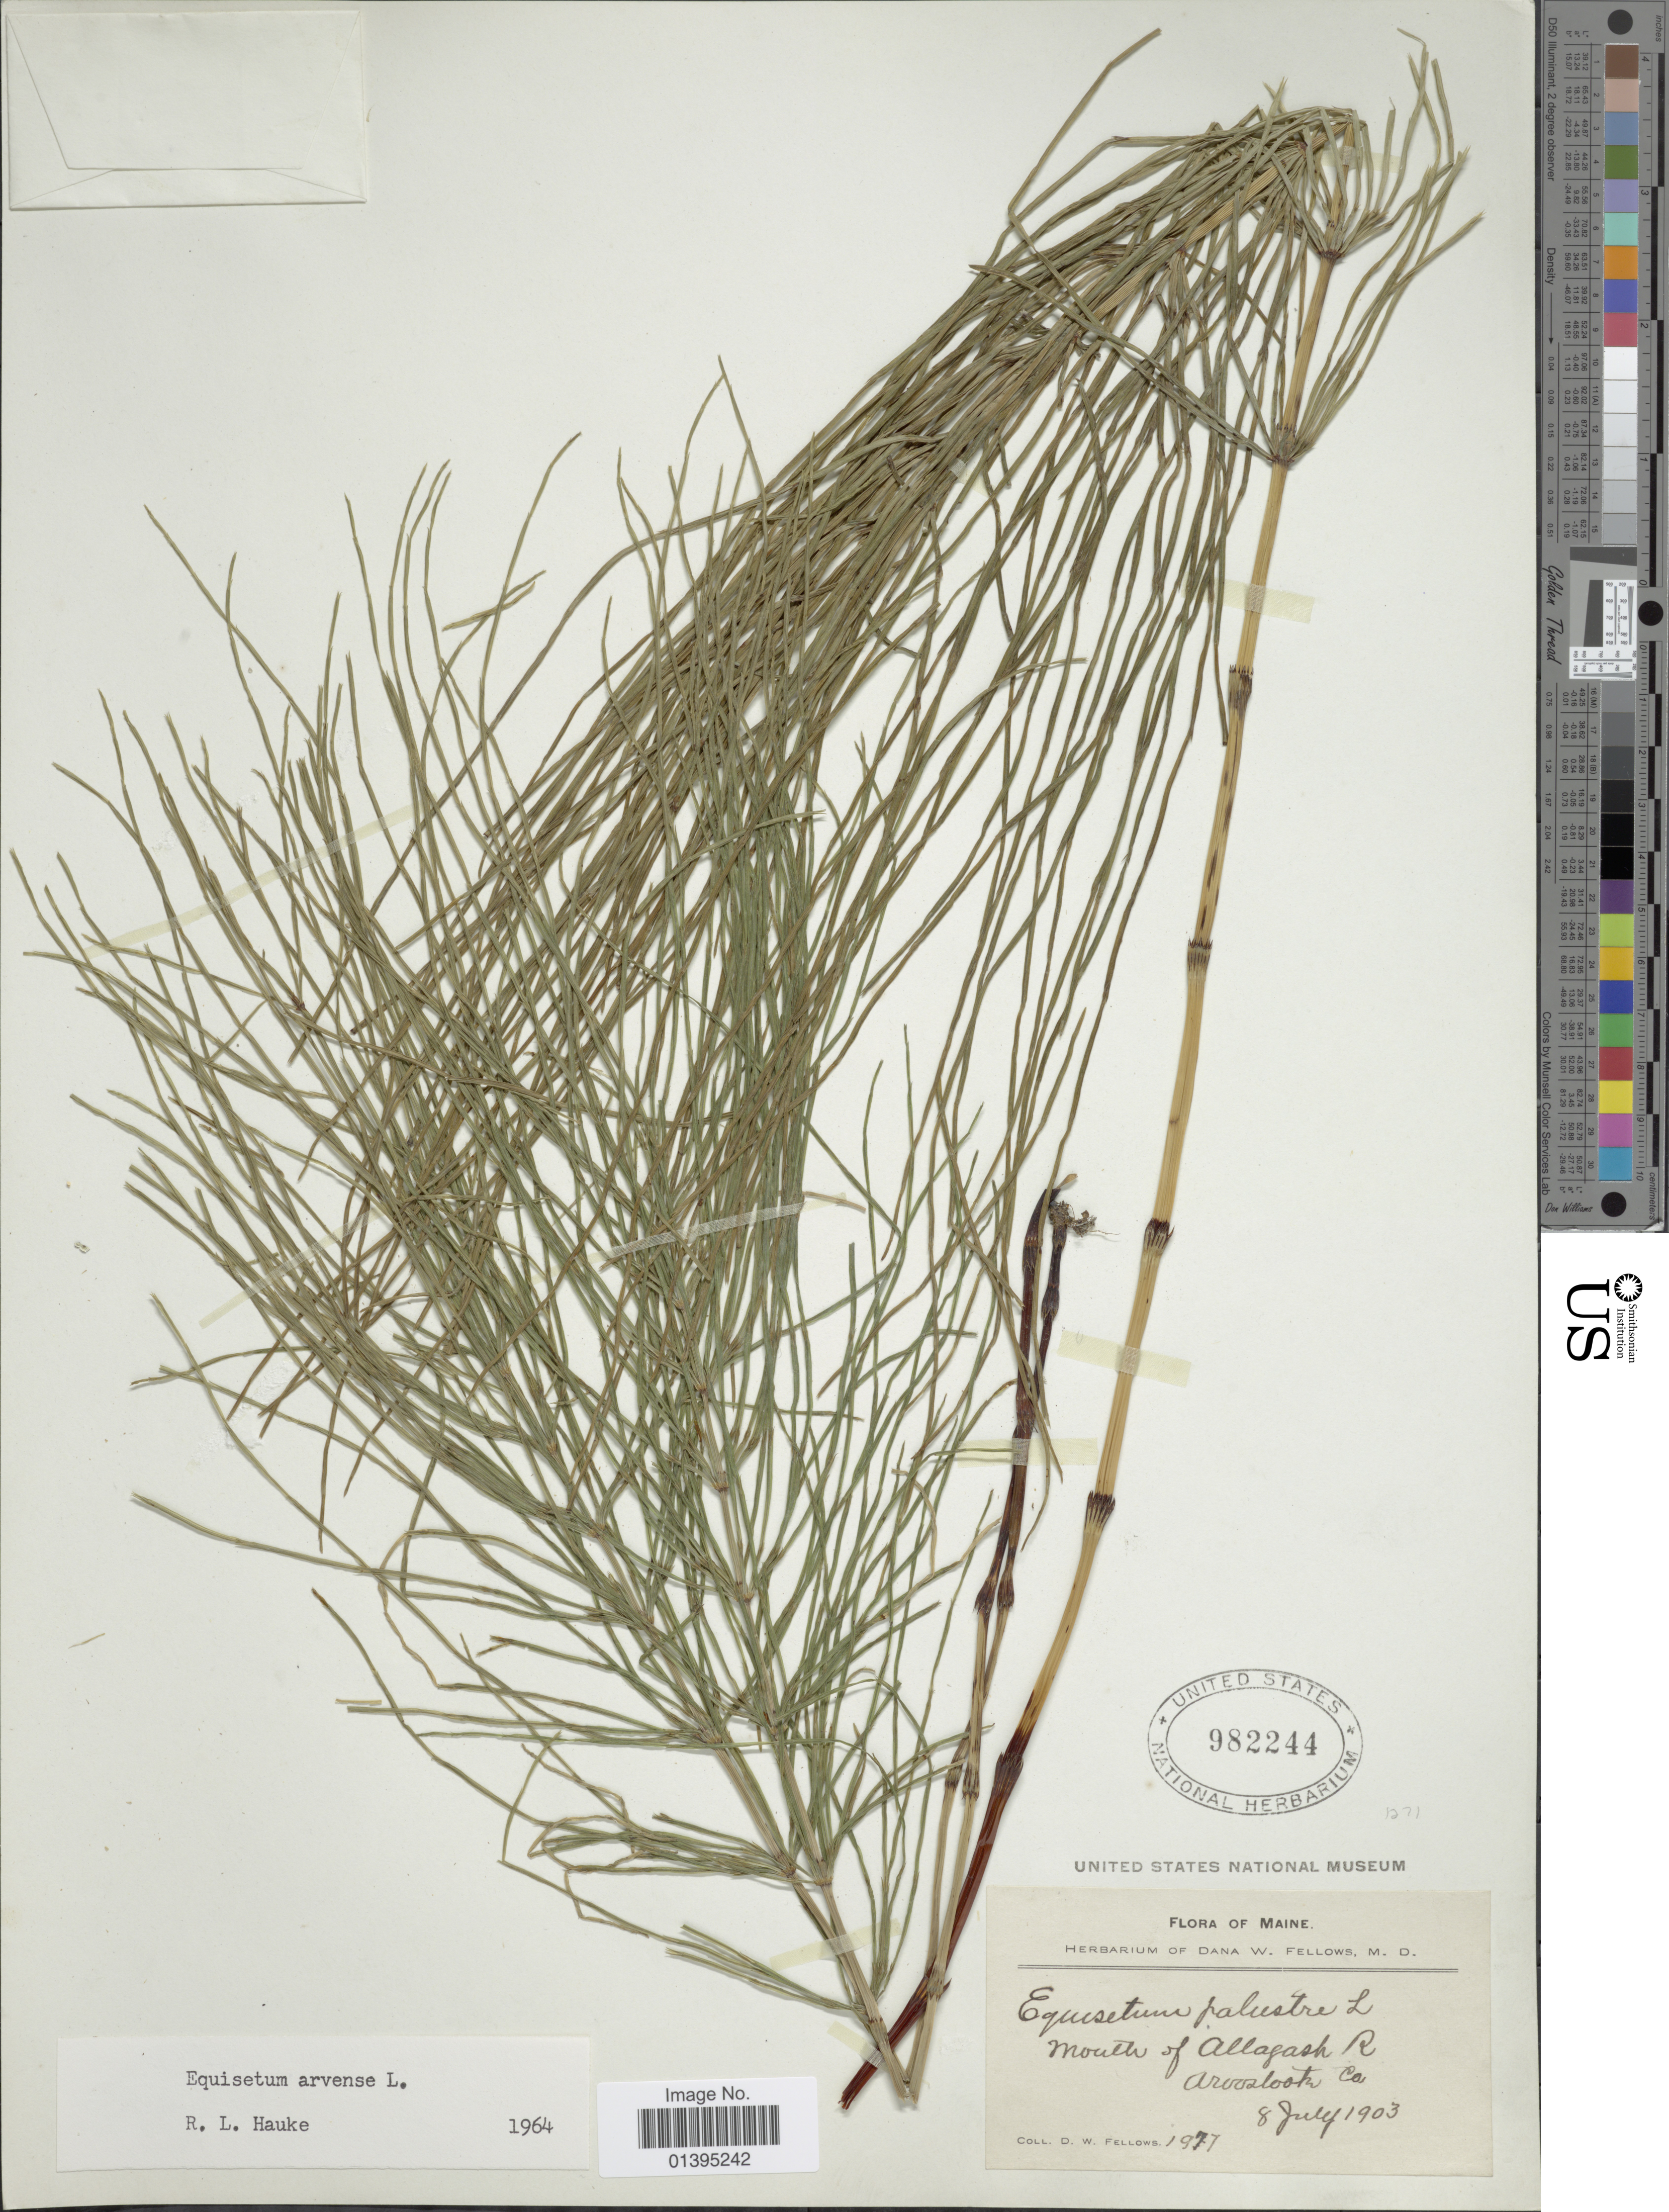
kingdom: Plantae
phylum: Tracheophyta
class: Polypodiopsida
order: Equisetales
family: Equisetaceae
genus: Equisetum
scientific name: Equisetum arvense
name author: L.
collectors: D. W. Fellows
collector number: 1977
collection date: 1903-07-08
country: United States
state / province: Maine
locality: Mouth of Allagash R, Aroostook Co.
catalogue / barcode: US 982244